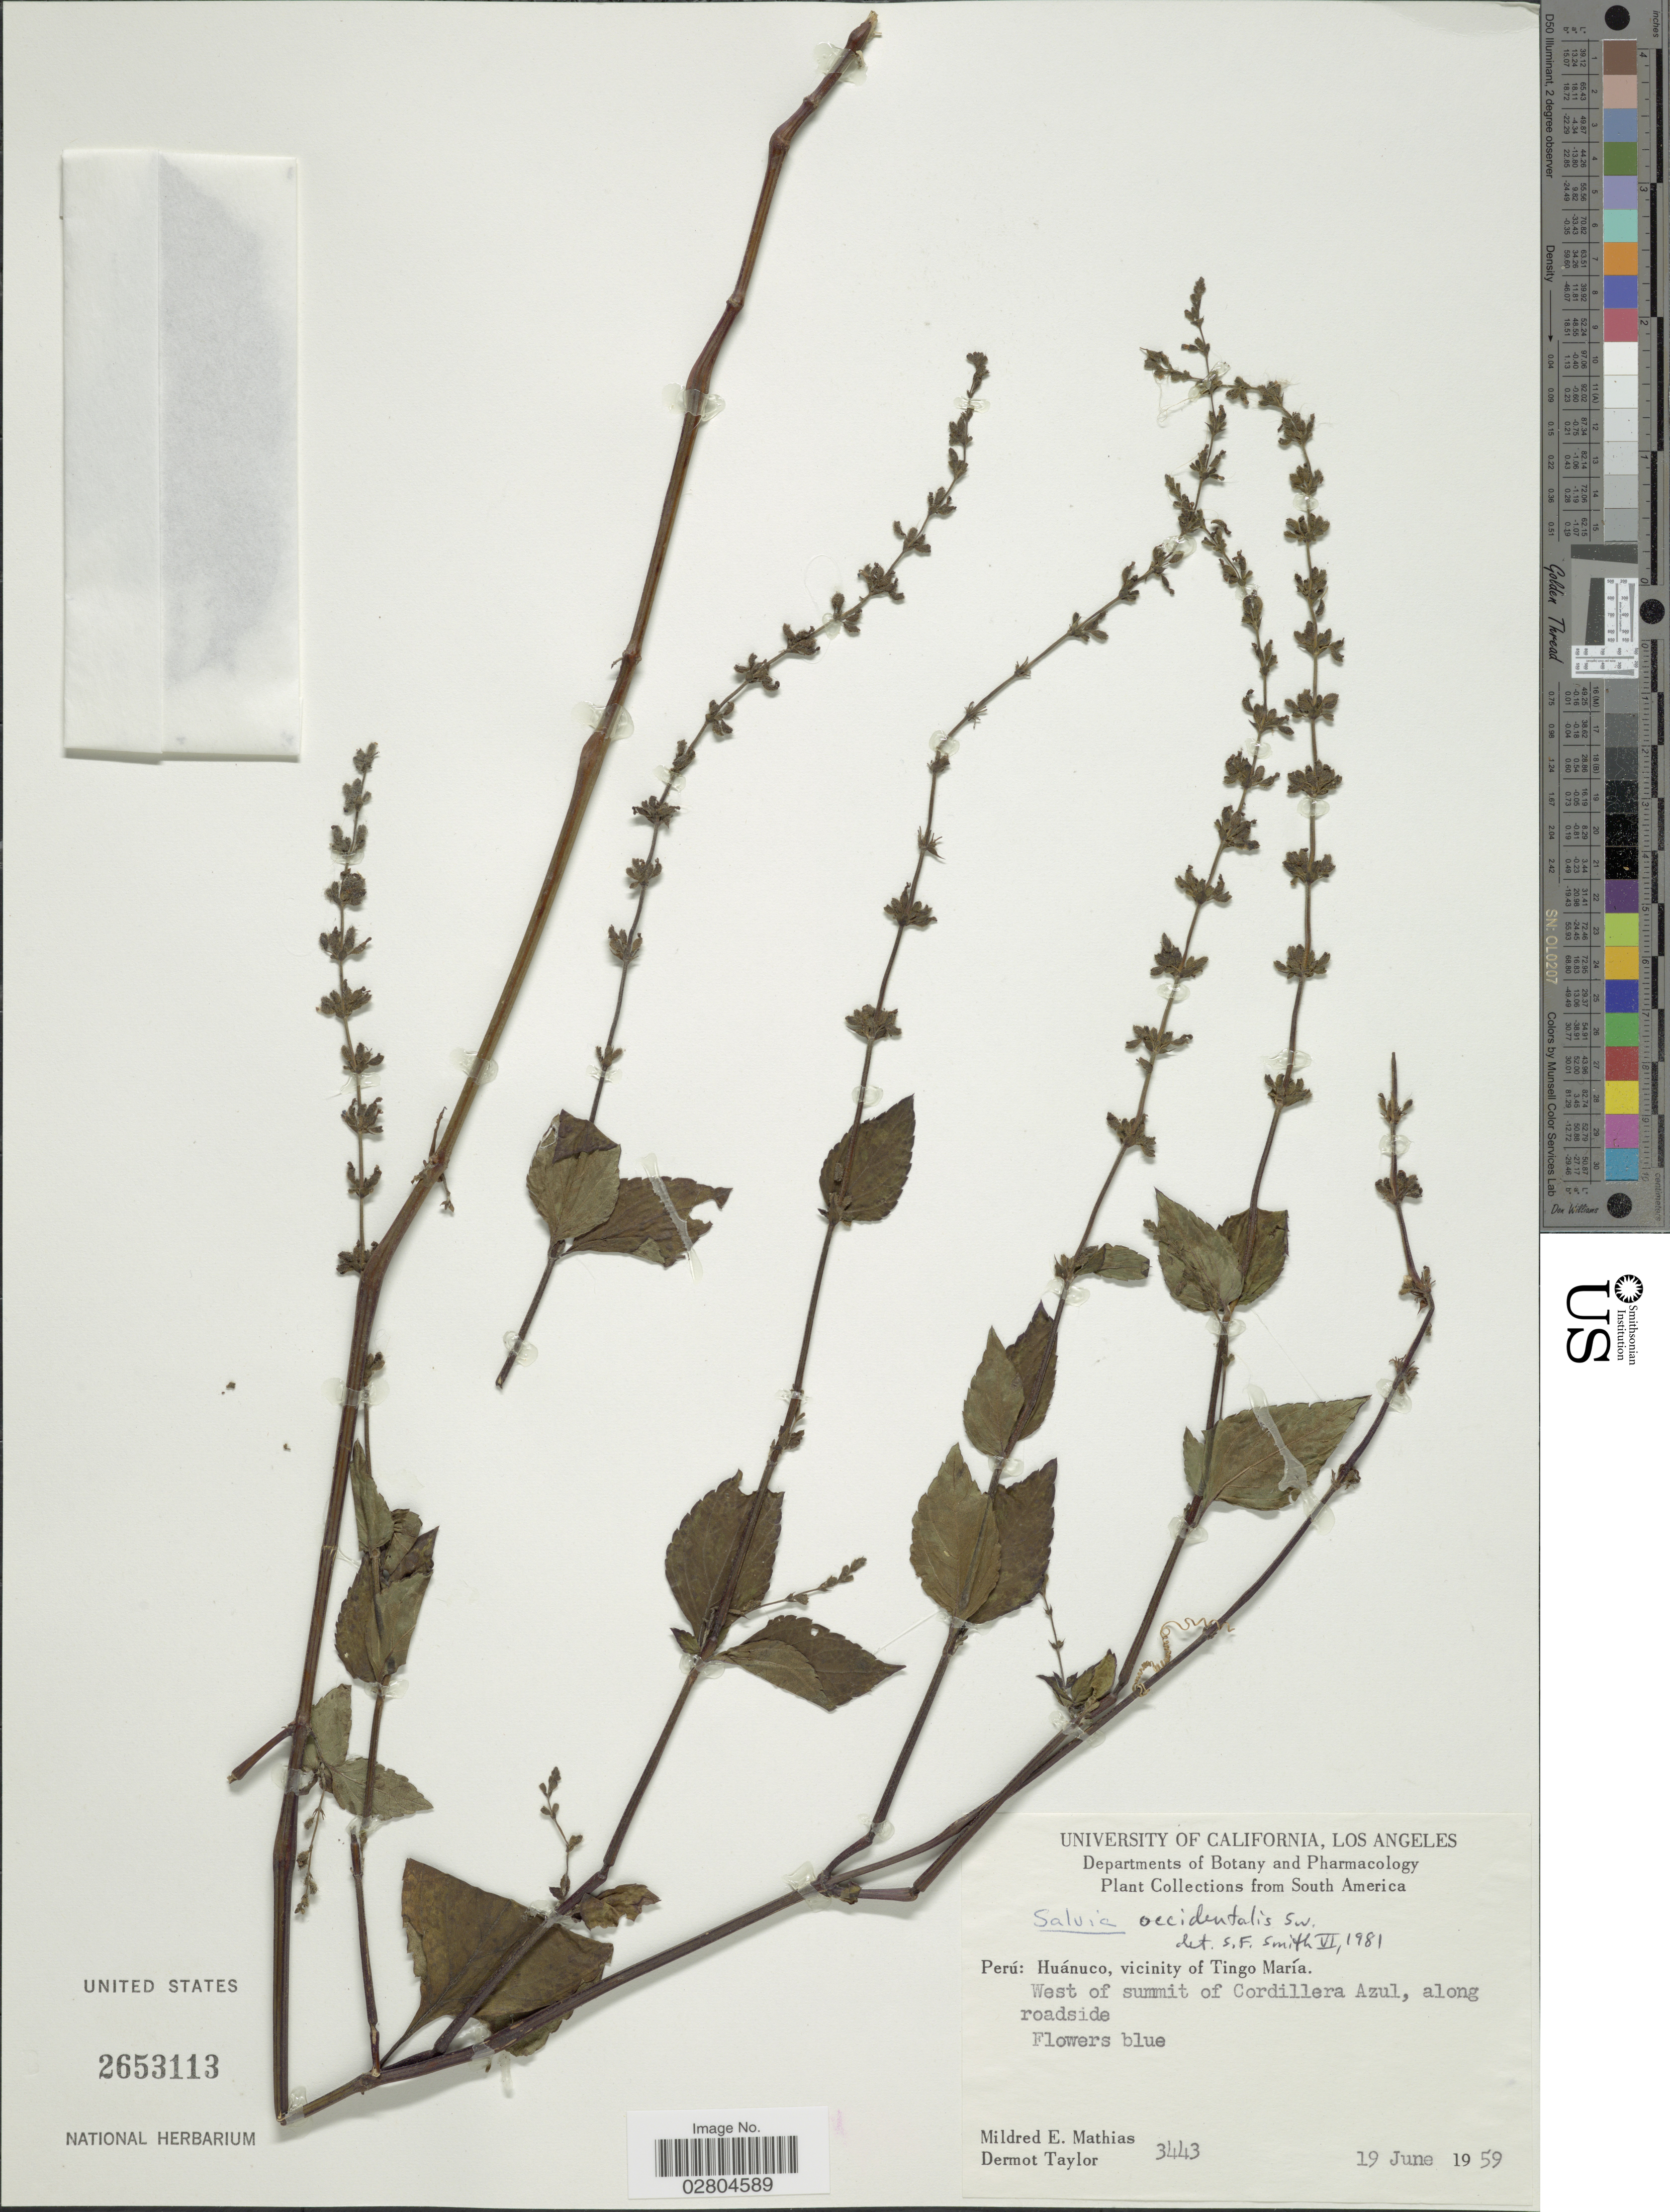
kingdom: Plantae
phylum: Tracheophyta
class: Magnoliopsida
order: Lamiales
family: Lamiaceae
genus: Salvia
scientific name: Salvia occidentalis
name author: Sw.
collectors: M. E. Mathias & D. Taylor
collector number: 3443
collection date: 1959-06-19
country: Peru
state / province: Huánuco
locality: South America. Vicinity of Tingo María. West of summit of Cordillera Azul, along roadside.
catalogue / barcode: US 2653113